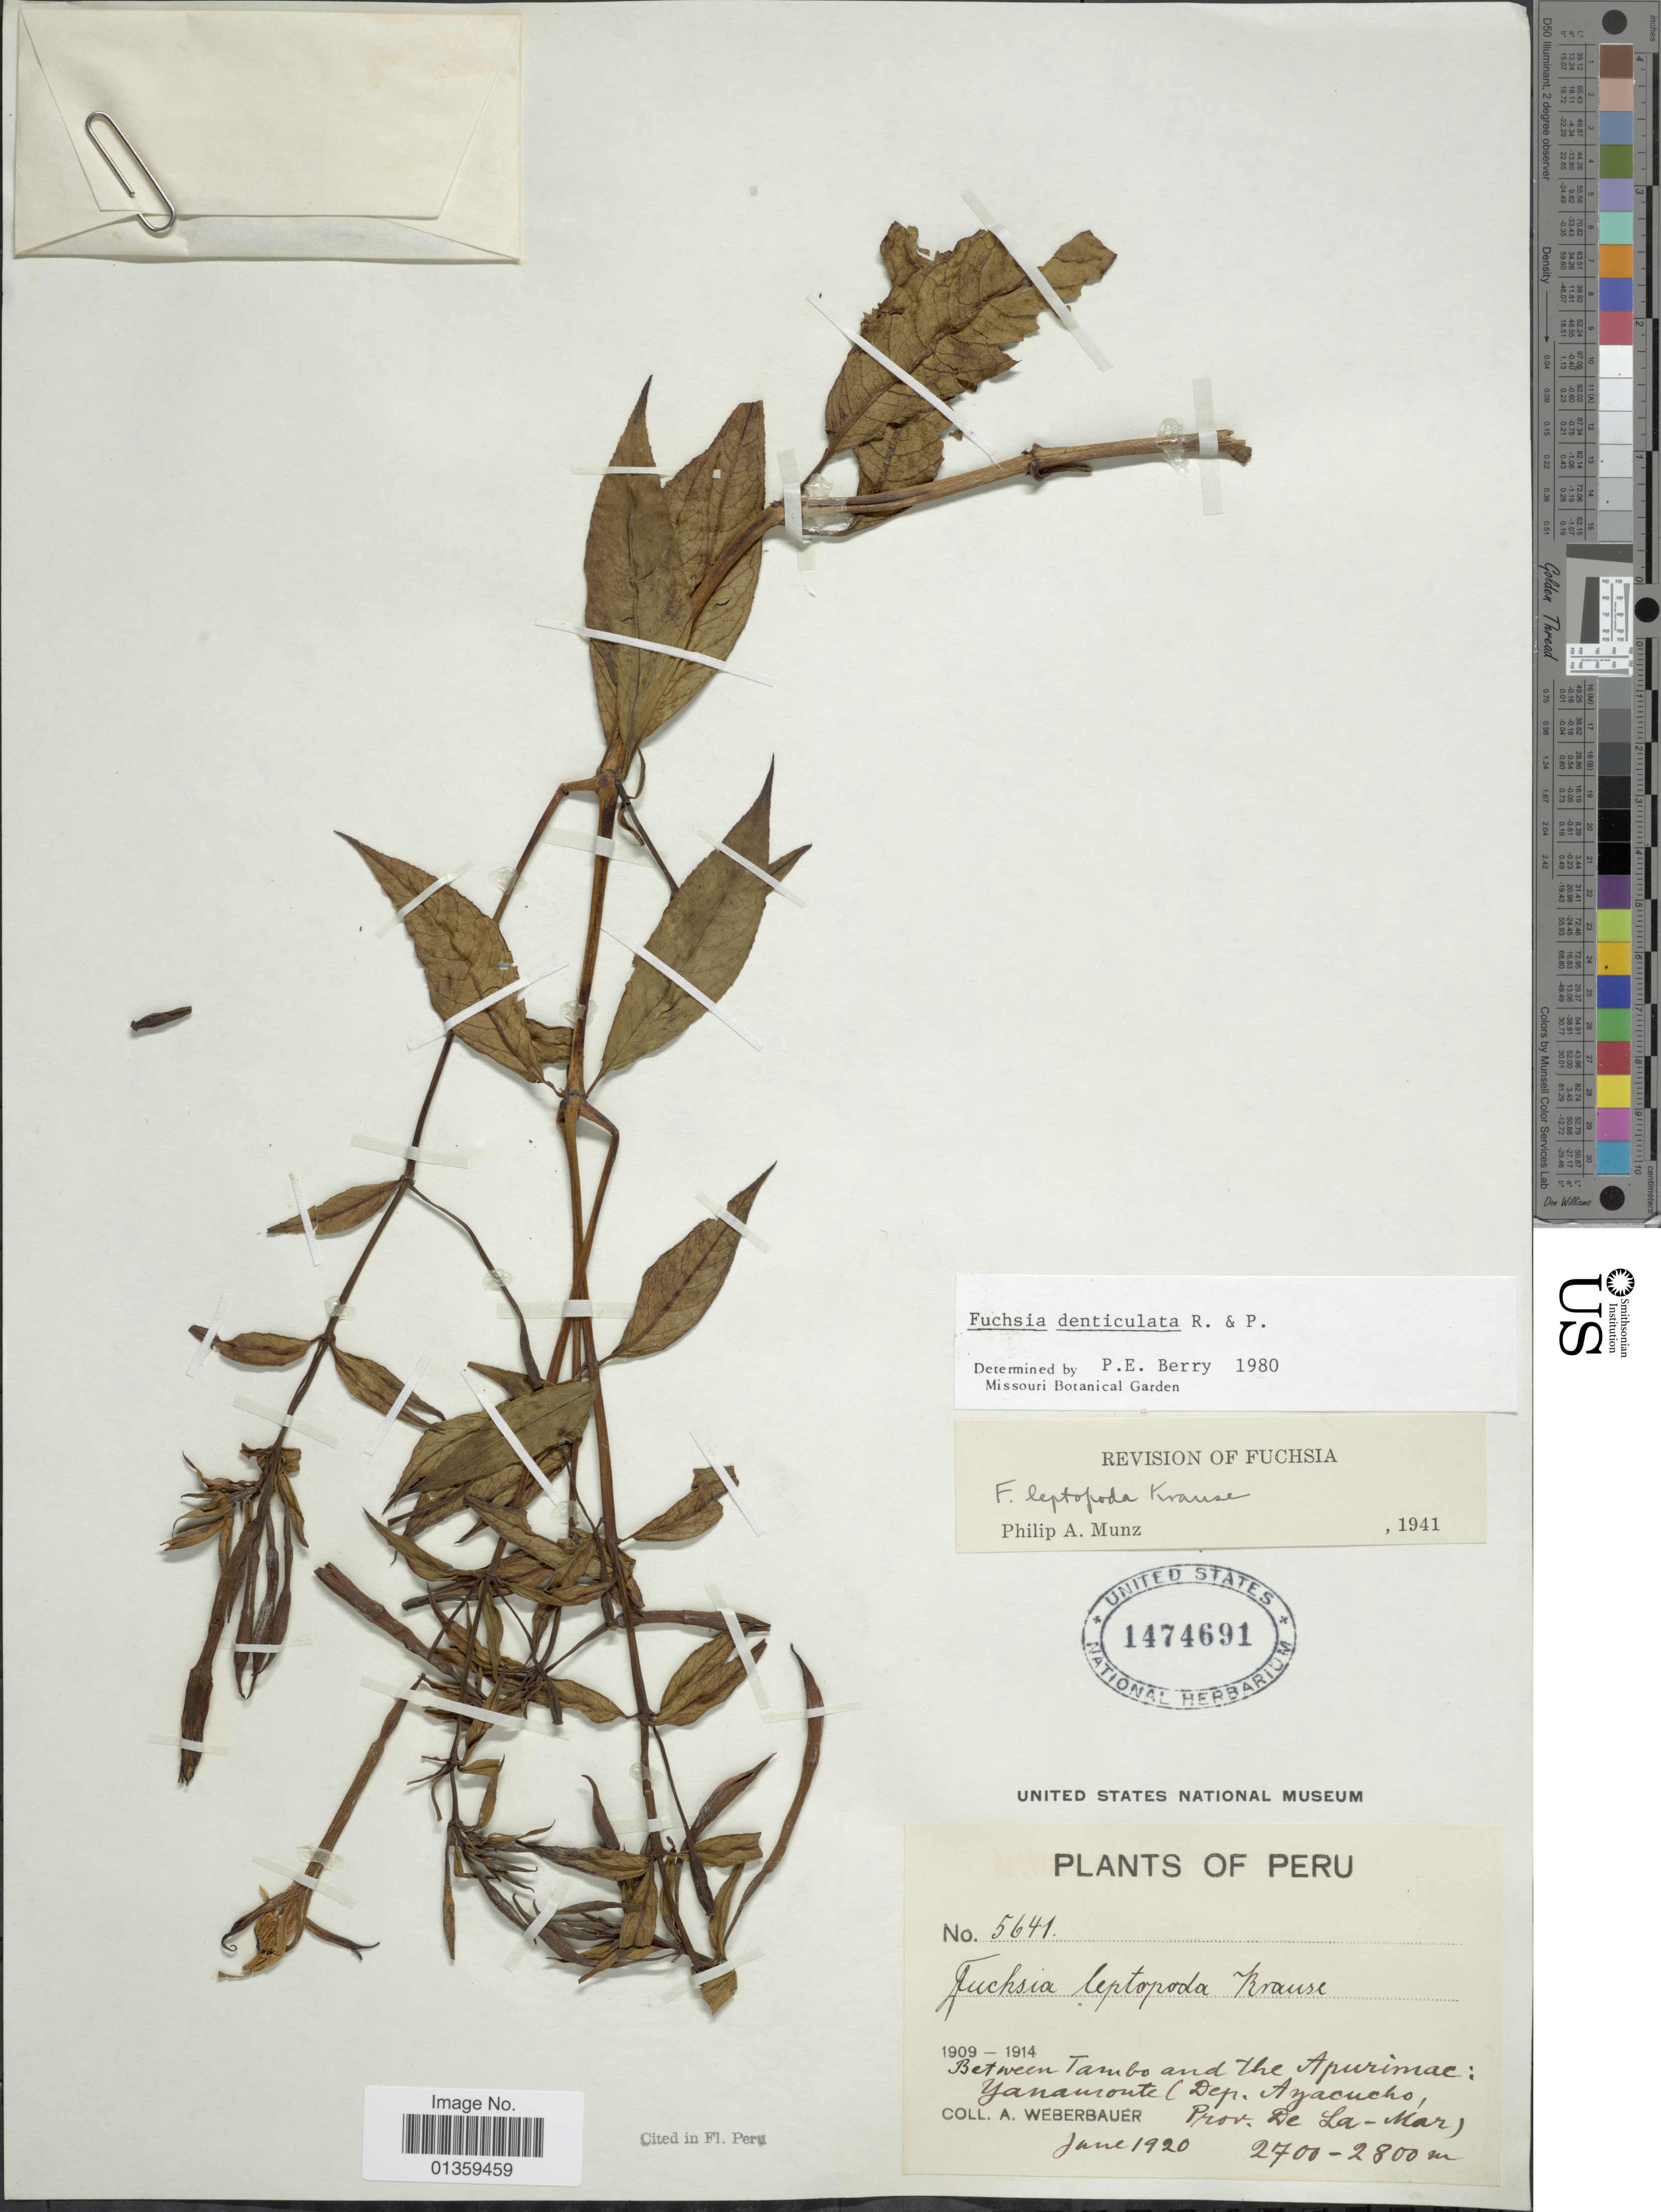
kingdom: Plantae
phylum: Tracheophyta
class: Magnoliopsida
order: Myrtales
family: Onagraceae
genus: Fuchsia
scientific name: Fuchsia denticulata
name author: Ruiz & Pav.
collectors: A. Weberbauer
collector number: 5641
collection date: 1920-06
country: Peru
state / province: Ayacucho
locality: Between Tambo and the Apurimac: Yanamonte, Prov. De La-Mar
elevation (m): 2700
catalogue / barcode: US 1474691